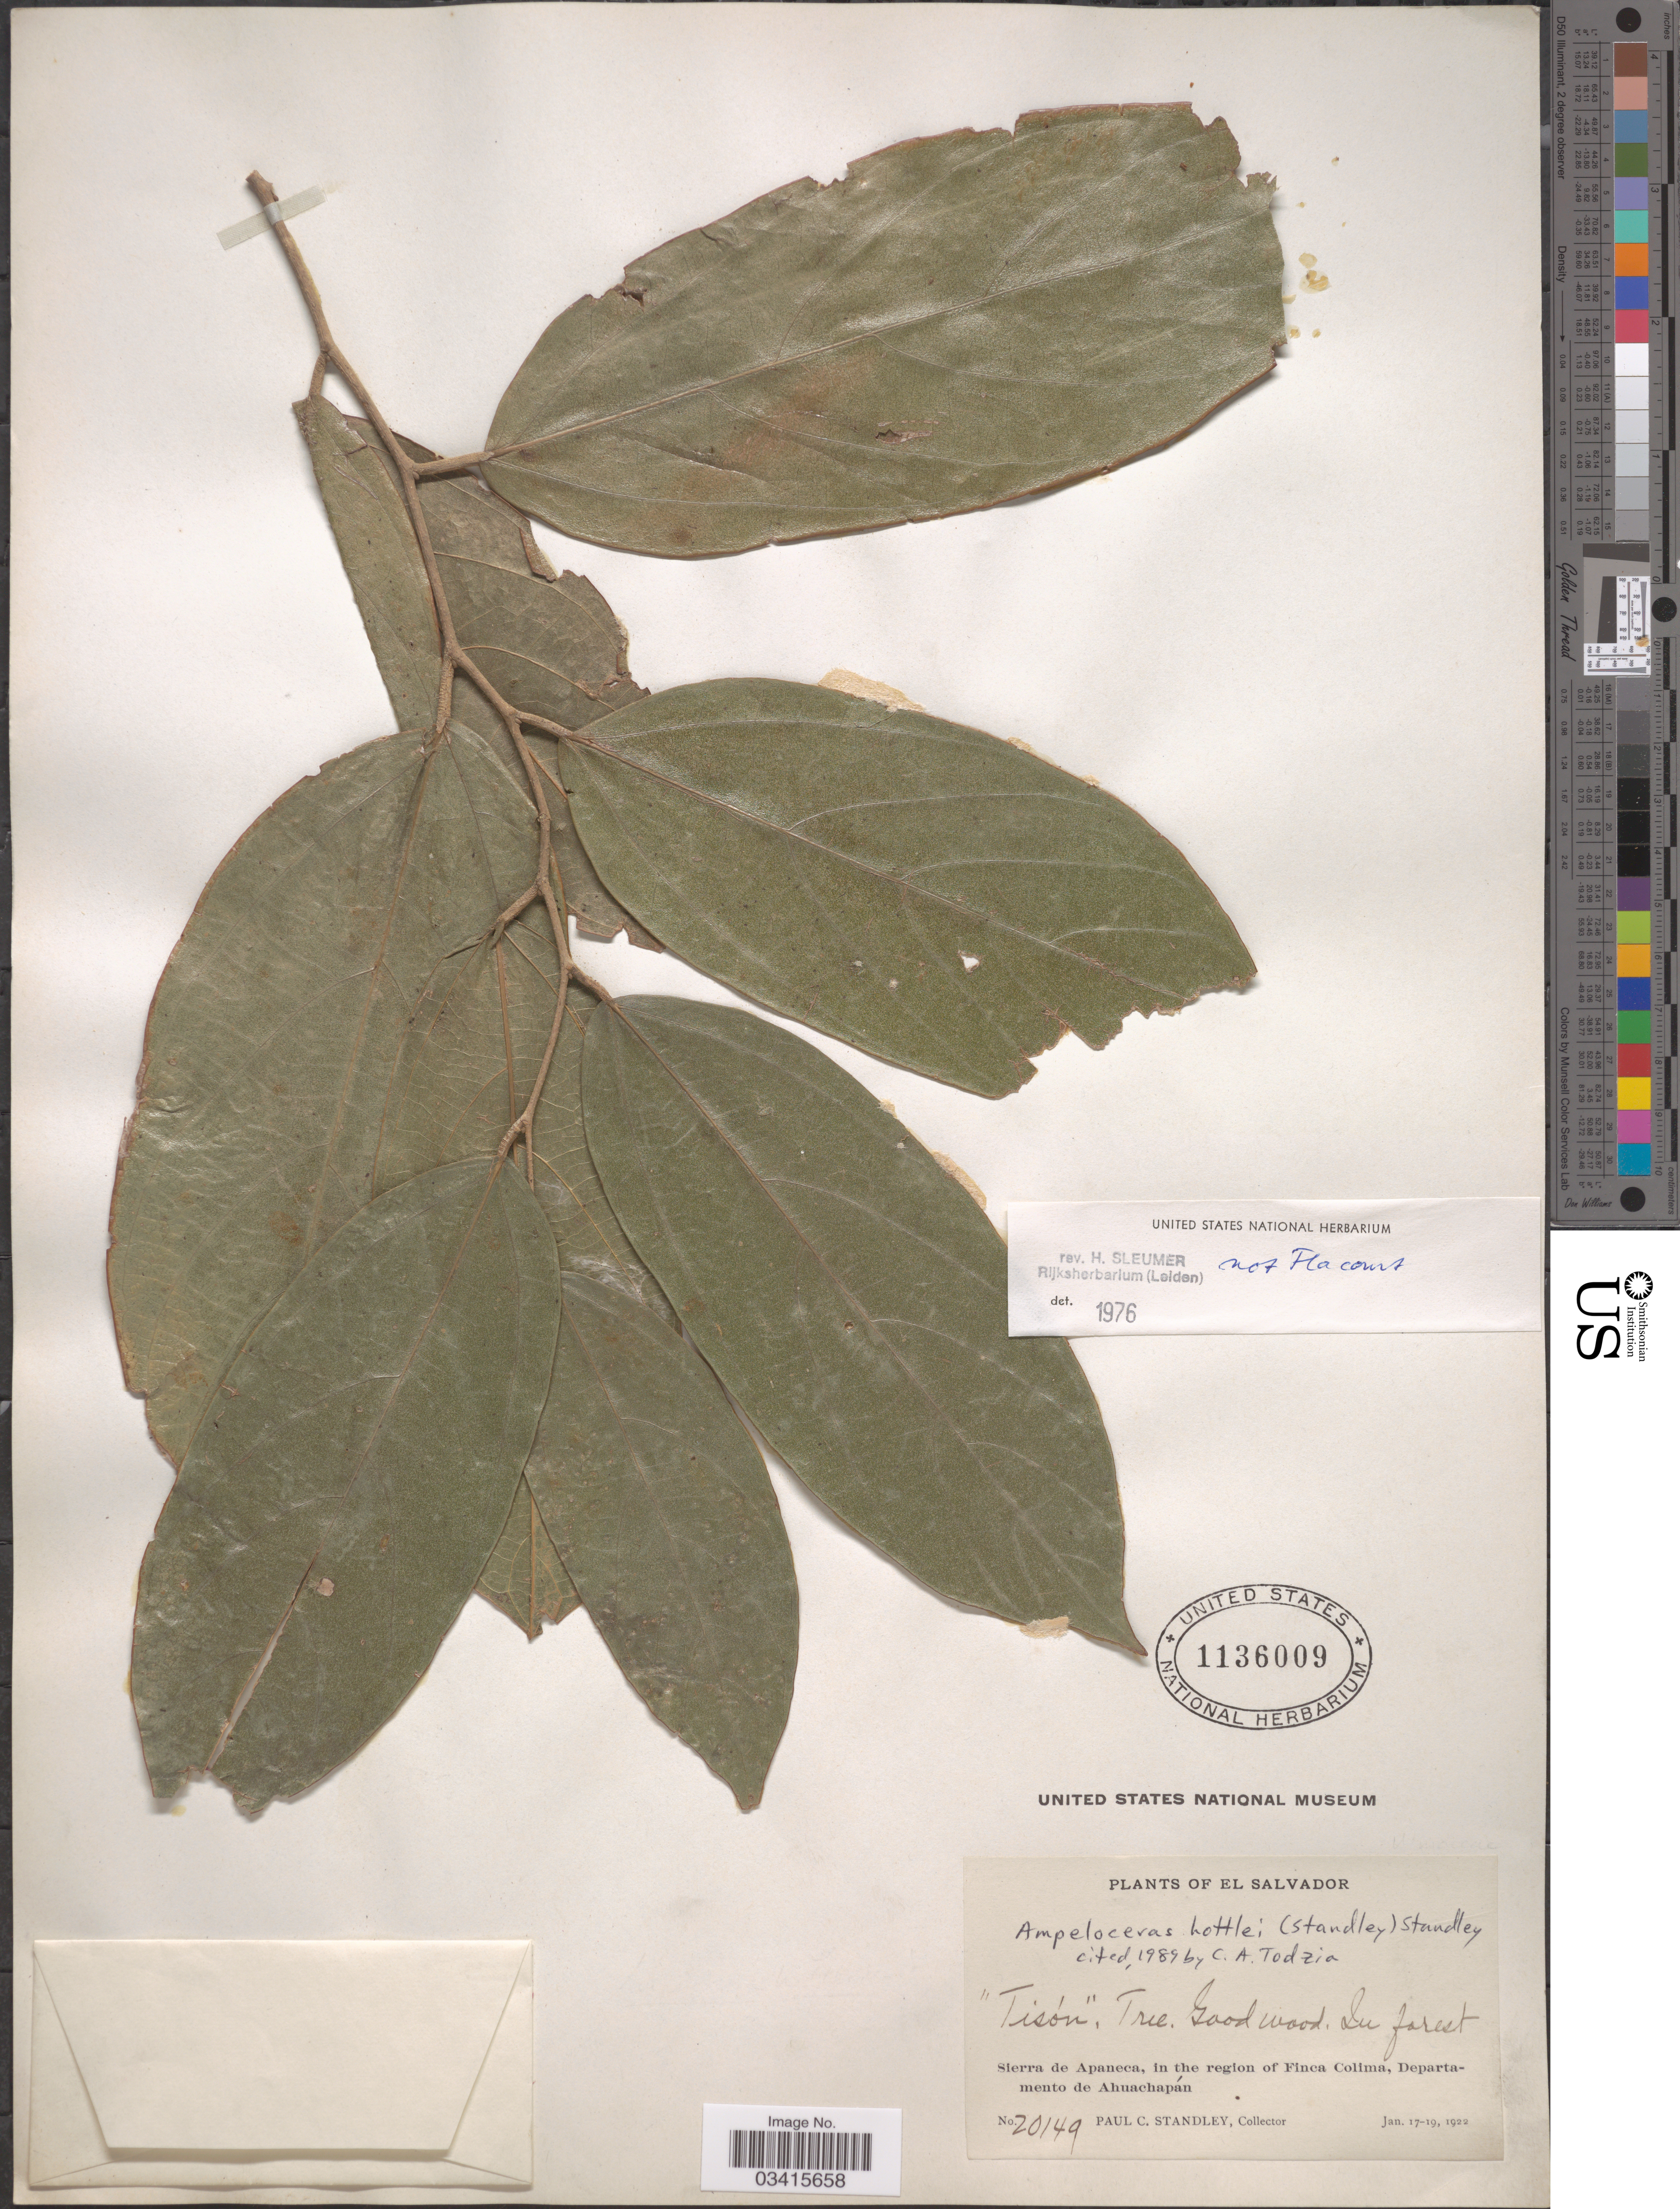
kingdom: Plantae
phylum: Tracheophyta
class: Magnoliopsida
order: Rosales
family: Cannabaceae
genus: Ampelocera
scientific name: Ampelocera hottlei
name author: (Standl.) Standl.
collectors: P. C. Standley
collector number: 20149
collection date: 1922-01-17/1922-01-19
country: El Salvador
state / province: Ahuachapan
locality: Sierra de Apaneca, in the region of Finca Colima, Departamento de Ahuachapán.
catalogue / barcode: US 1136009